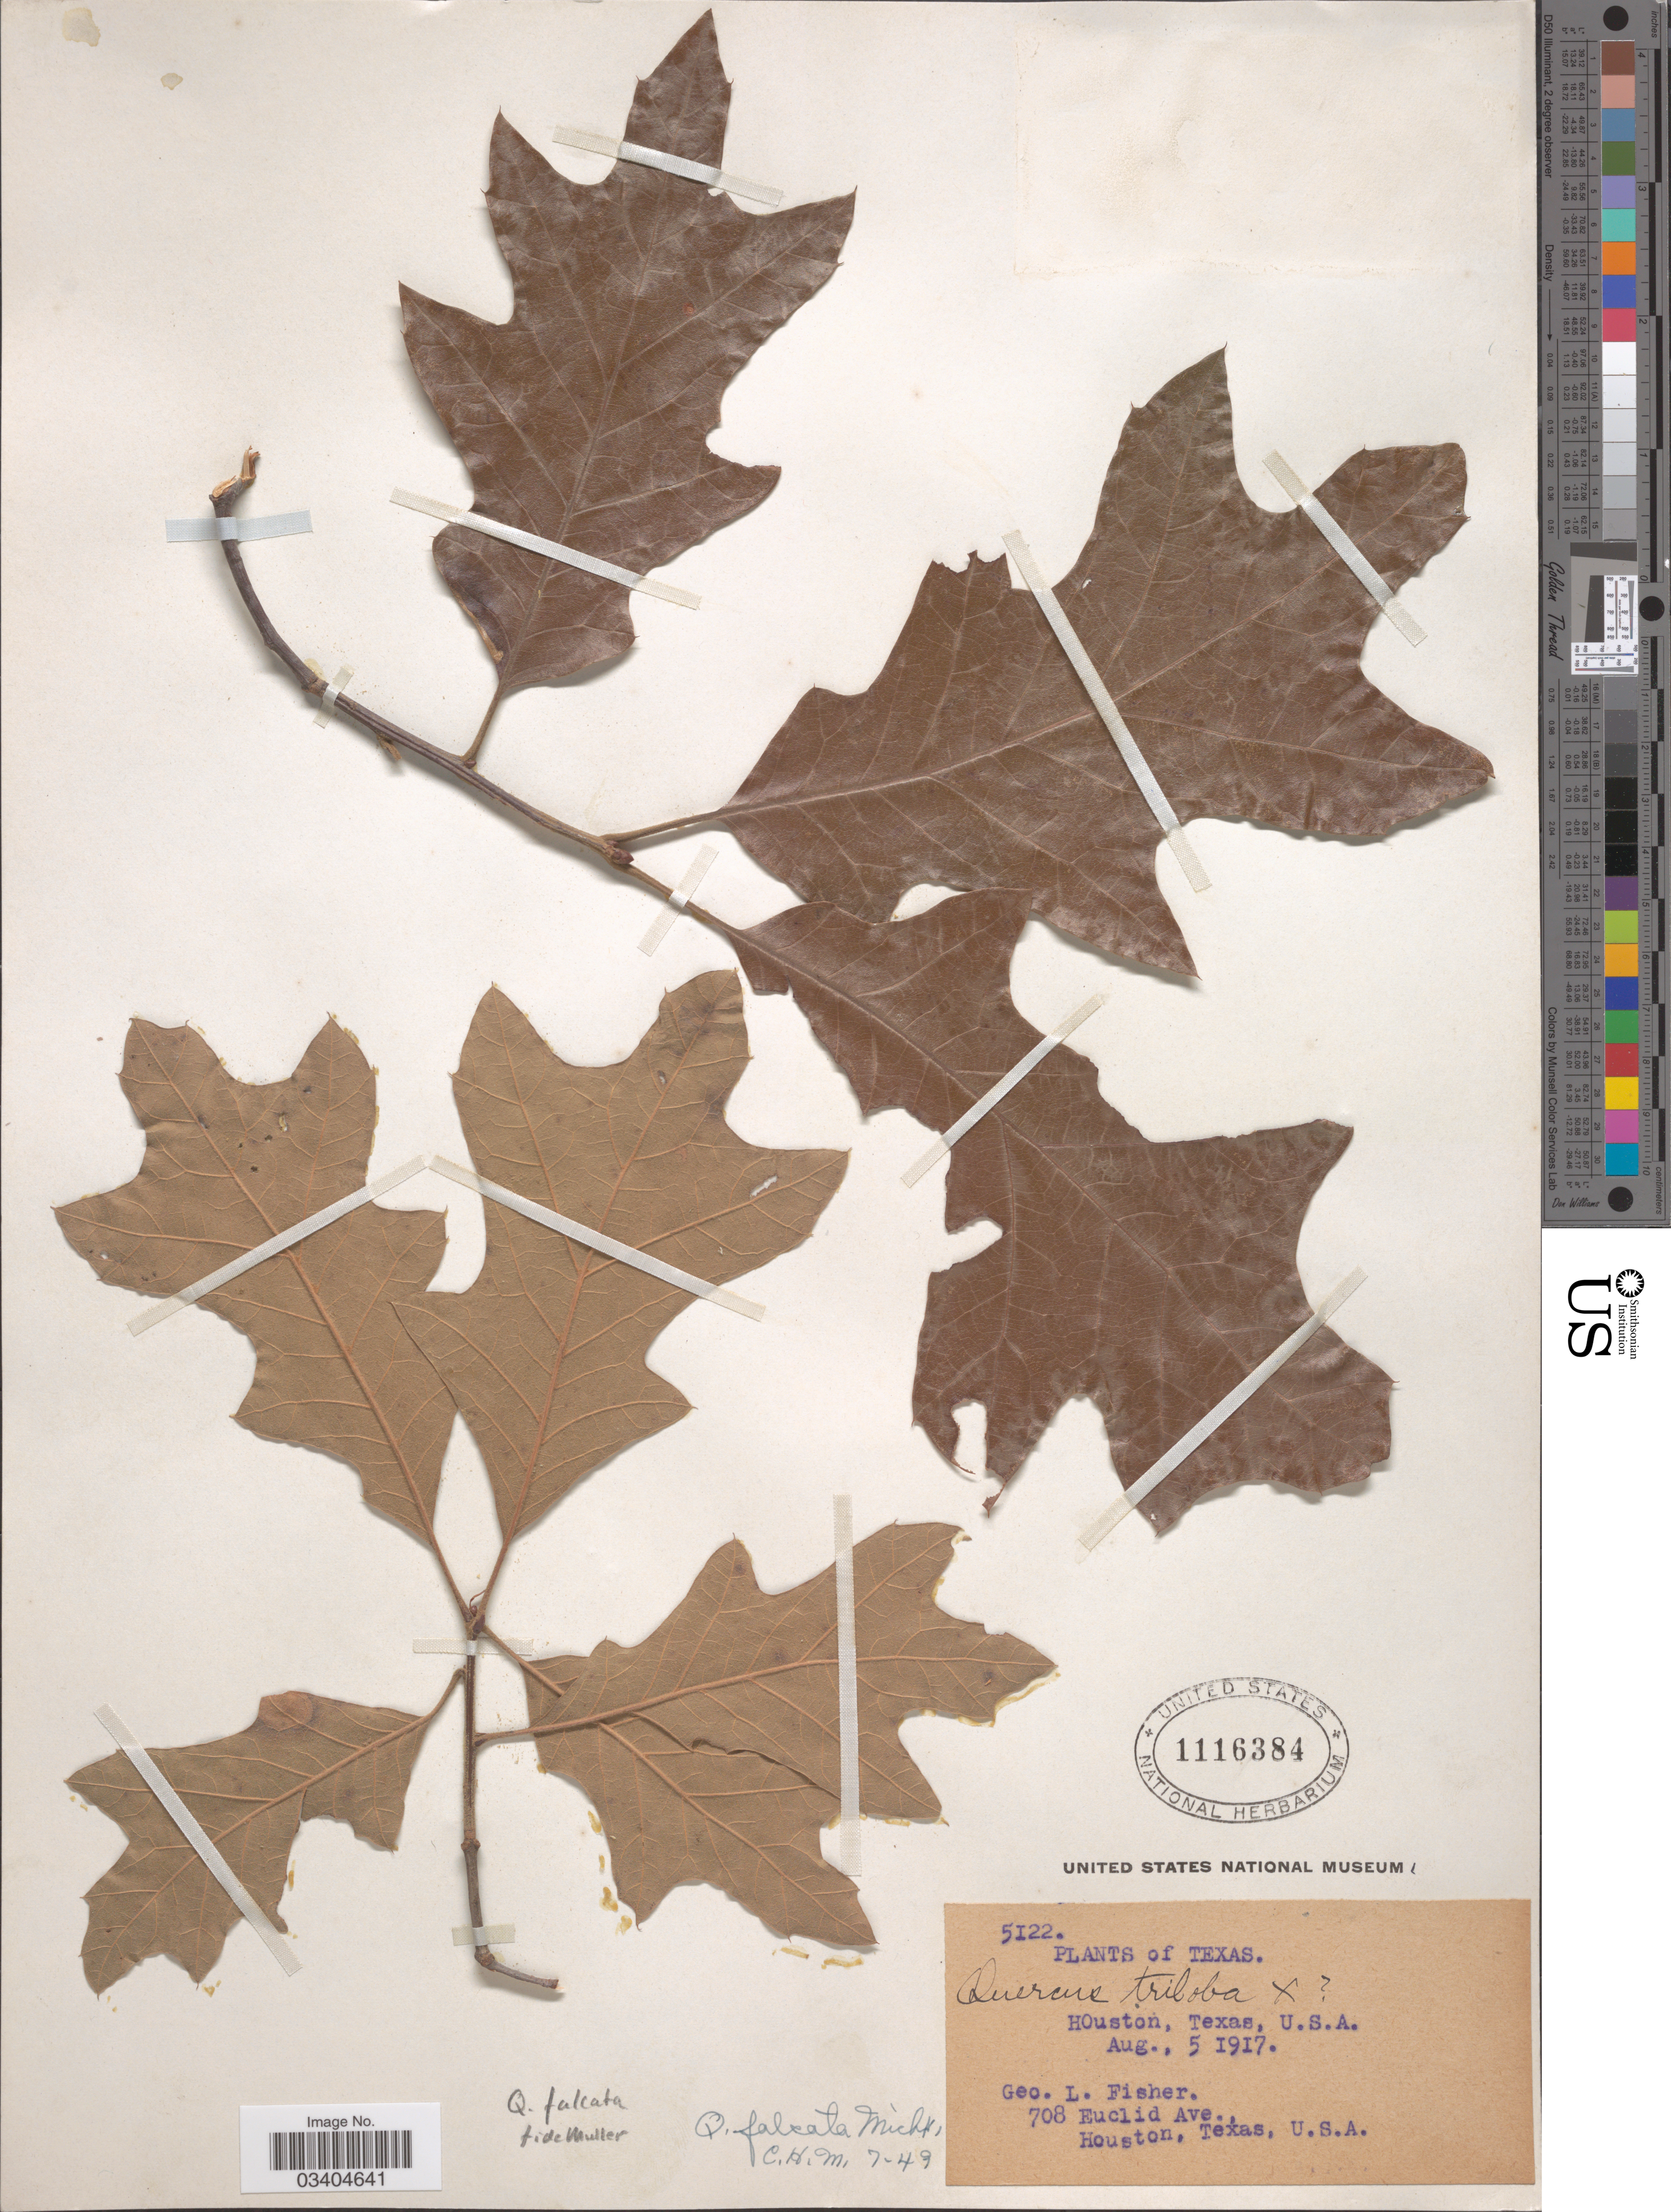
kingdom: Plantae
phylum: Tracheophyta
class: Magnoliopsida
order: Fagales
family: Fagaceae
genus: Quercus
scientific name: Quercus falcata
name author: Michx.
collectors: G. L. Fisher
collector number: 5122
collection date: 1917-08-05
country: United States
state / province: Texas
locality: Houston.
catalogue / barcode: US 1116384